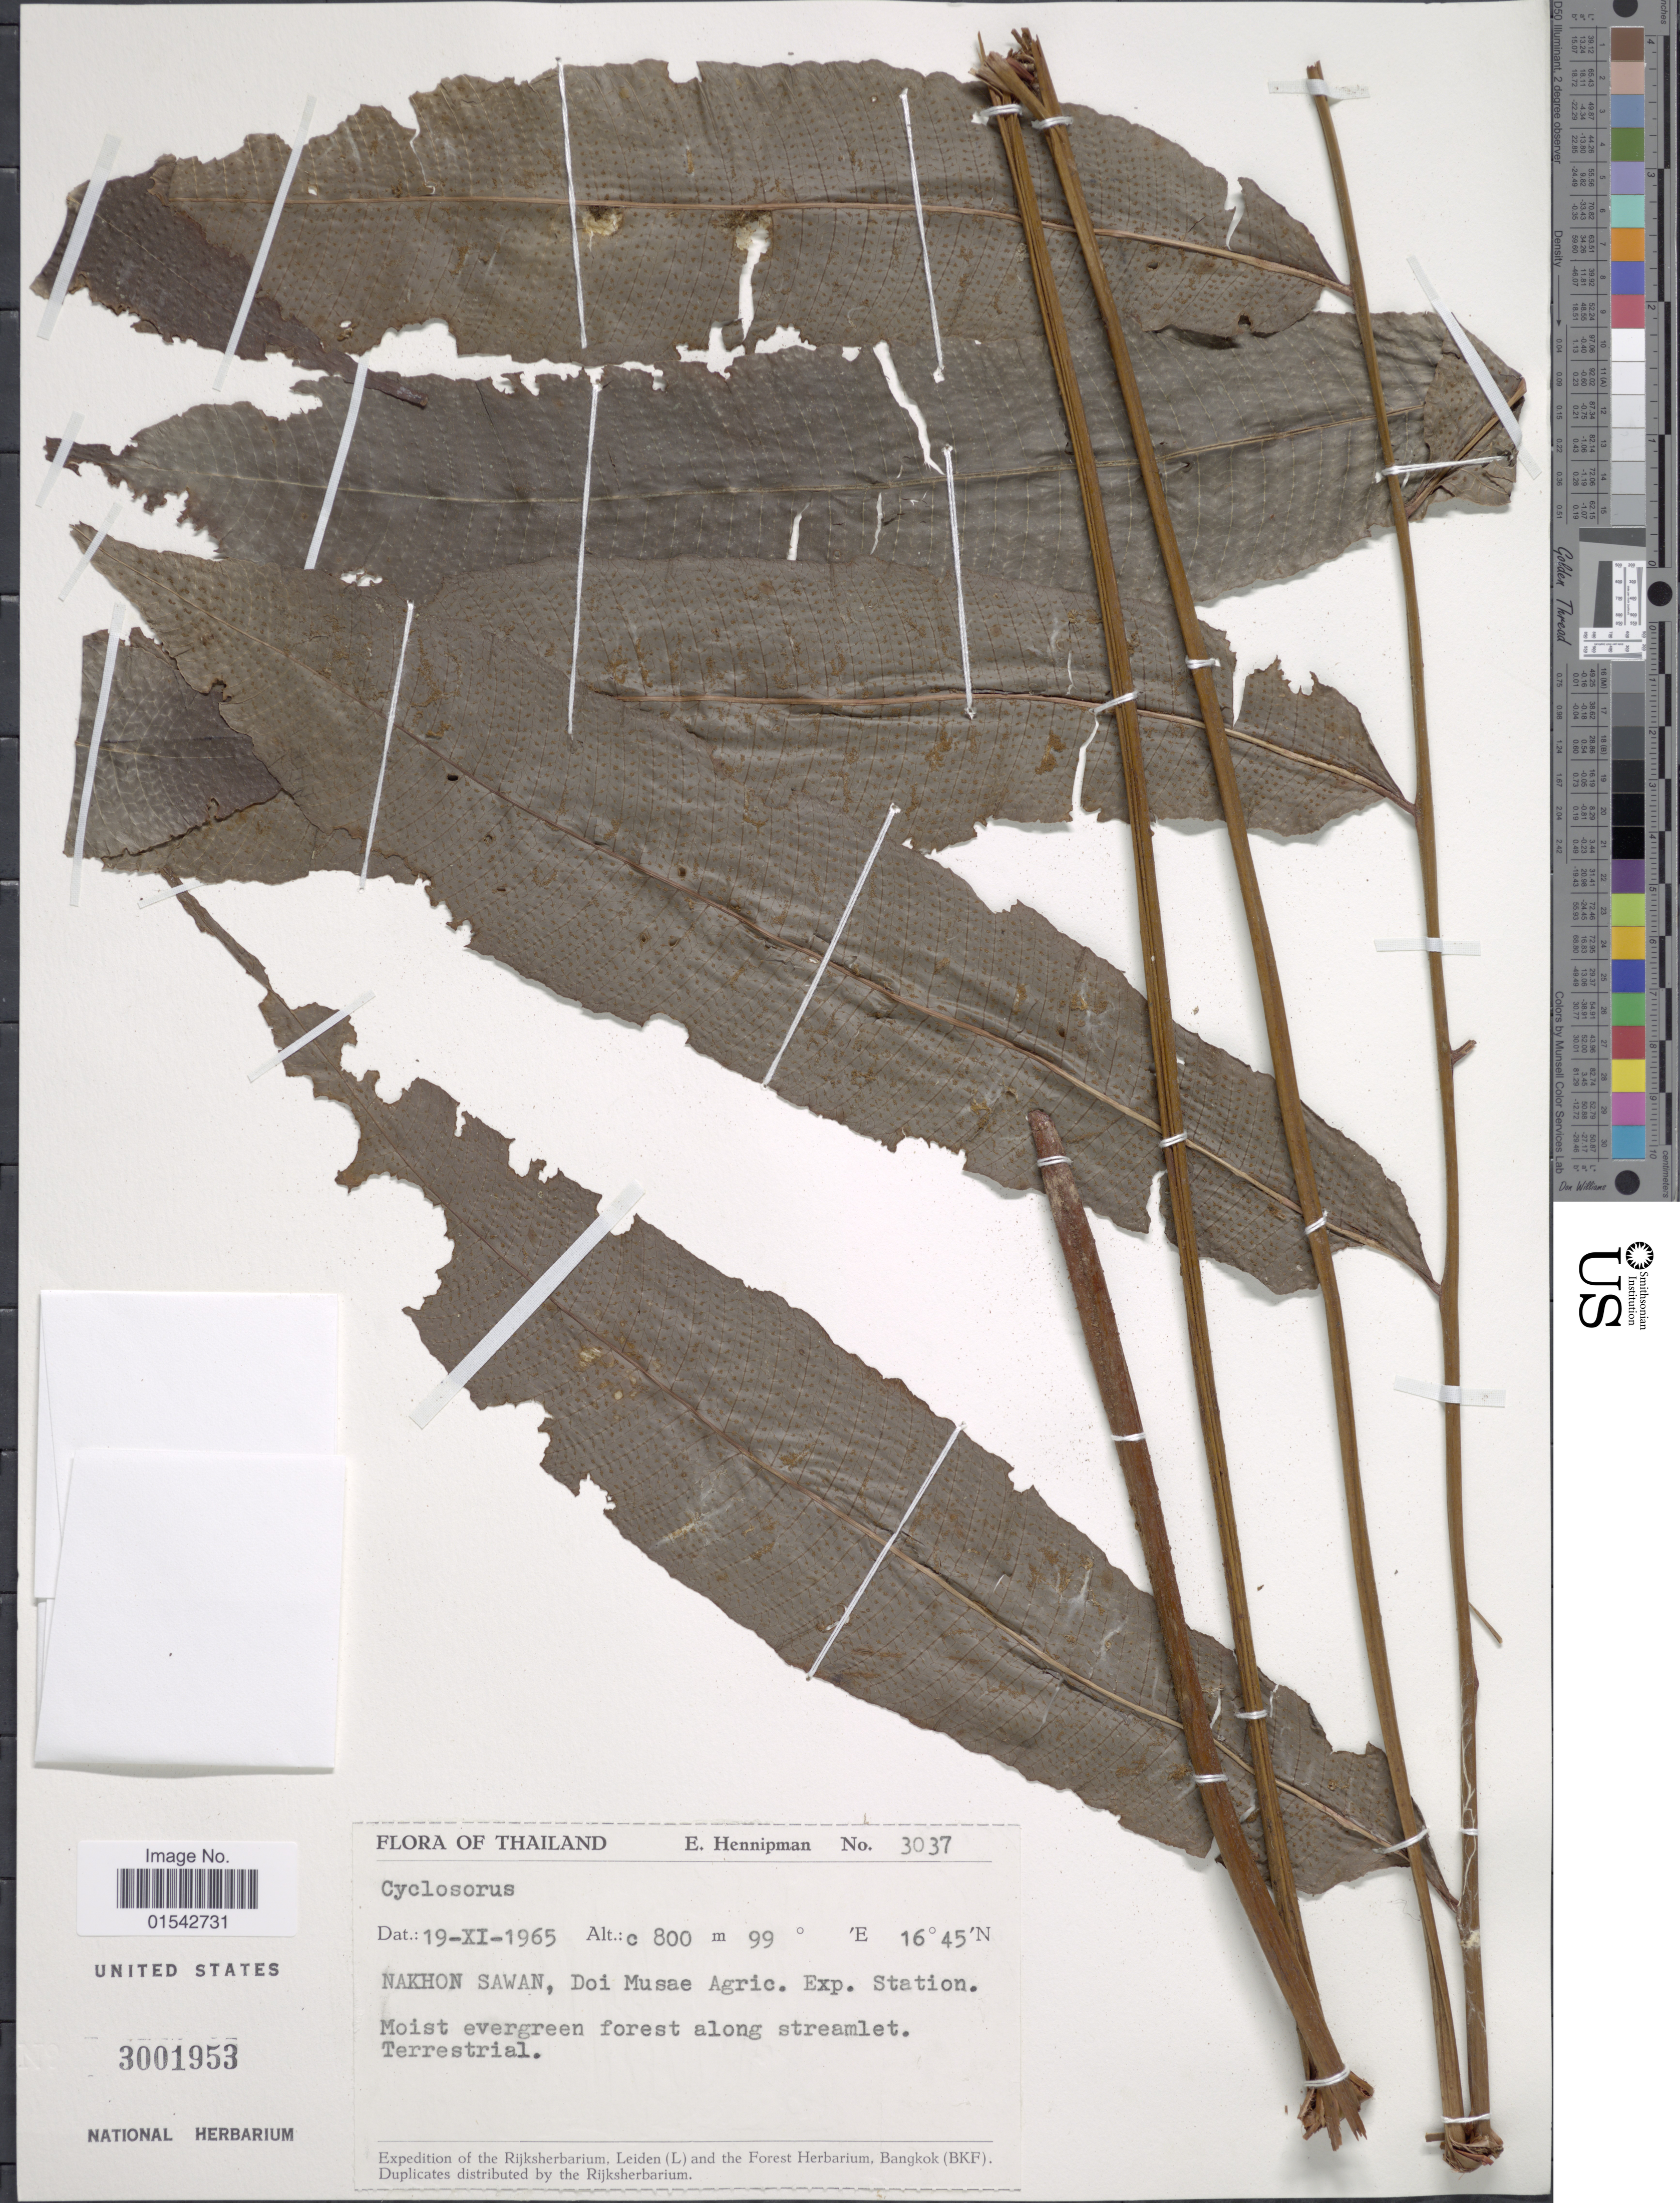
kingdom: Plantae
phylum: Tracheophyta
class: Polypodiopsida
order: Polypodiales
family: Thelypteridaceae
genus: Cyclosorus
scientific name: Cyclosorus sp.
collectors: E. Hennipman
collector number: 3037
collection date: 1965-11-19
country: Thailand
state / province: Nakhon Sawan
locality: Nakhon Sawan, Doi Musae Agric. Exp. Station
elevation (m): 800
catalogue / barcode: US 3001953